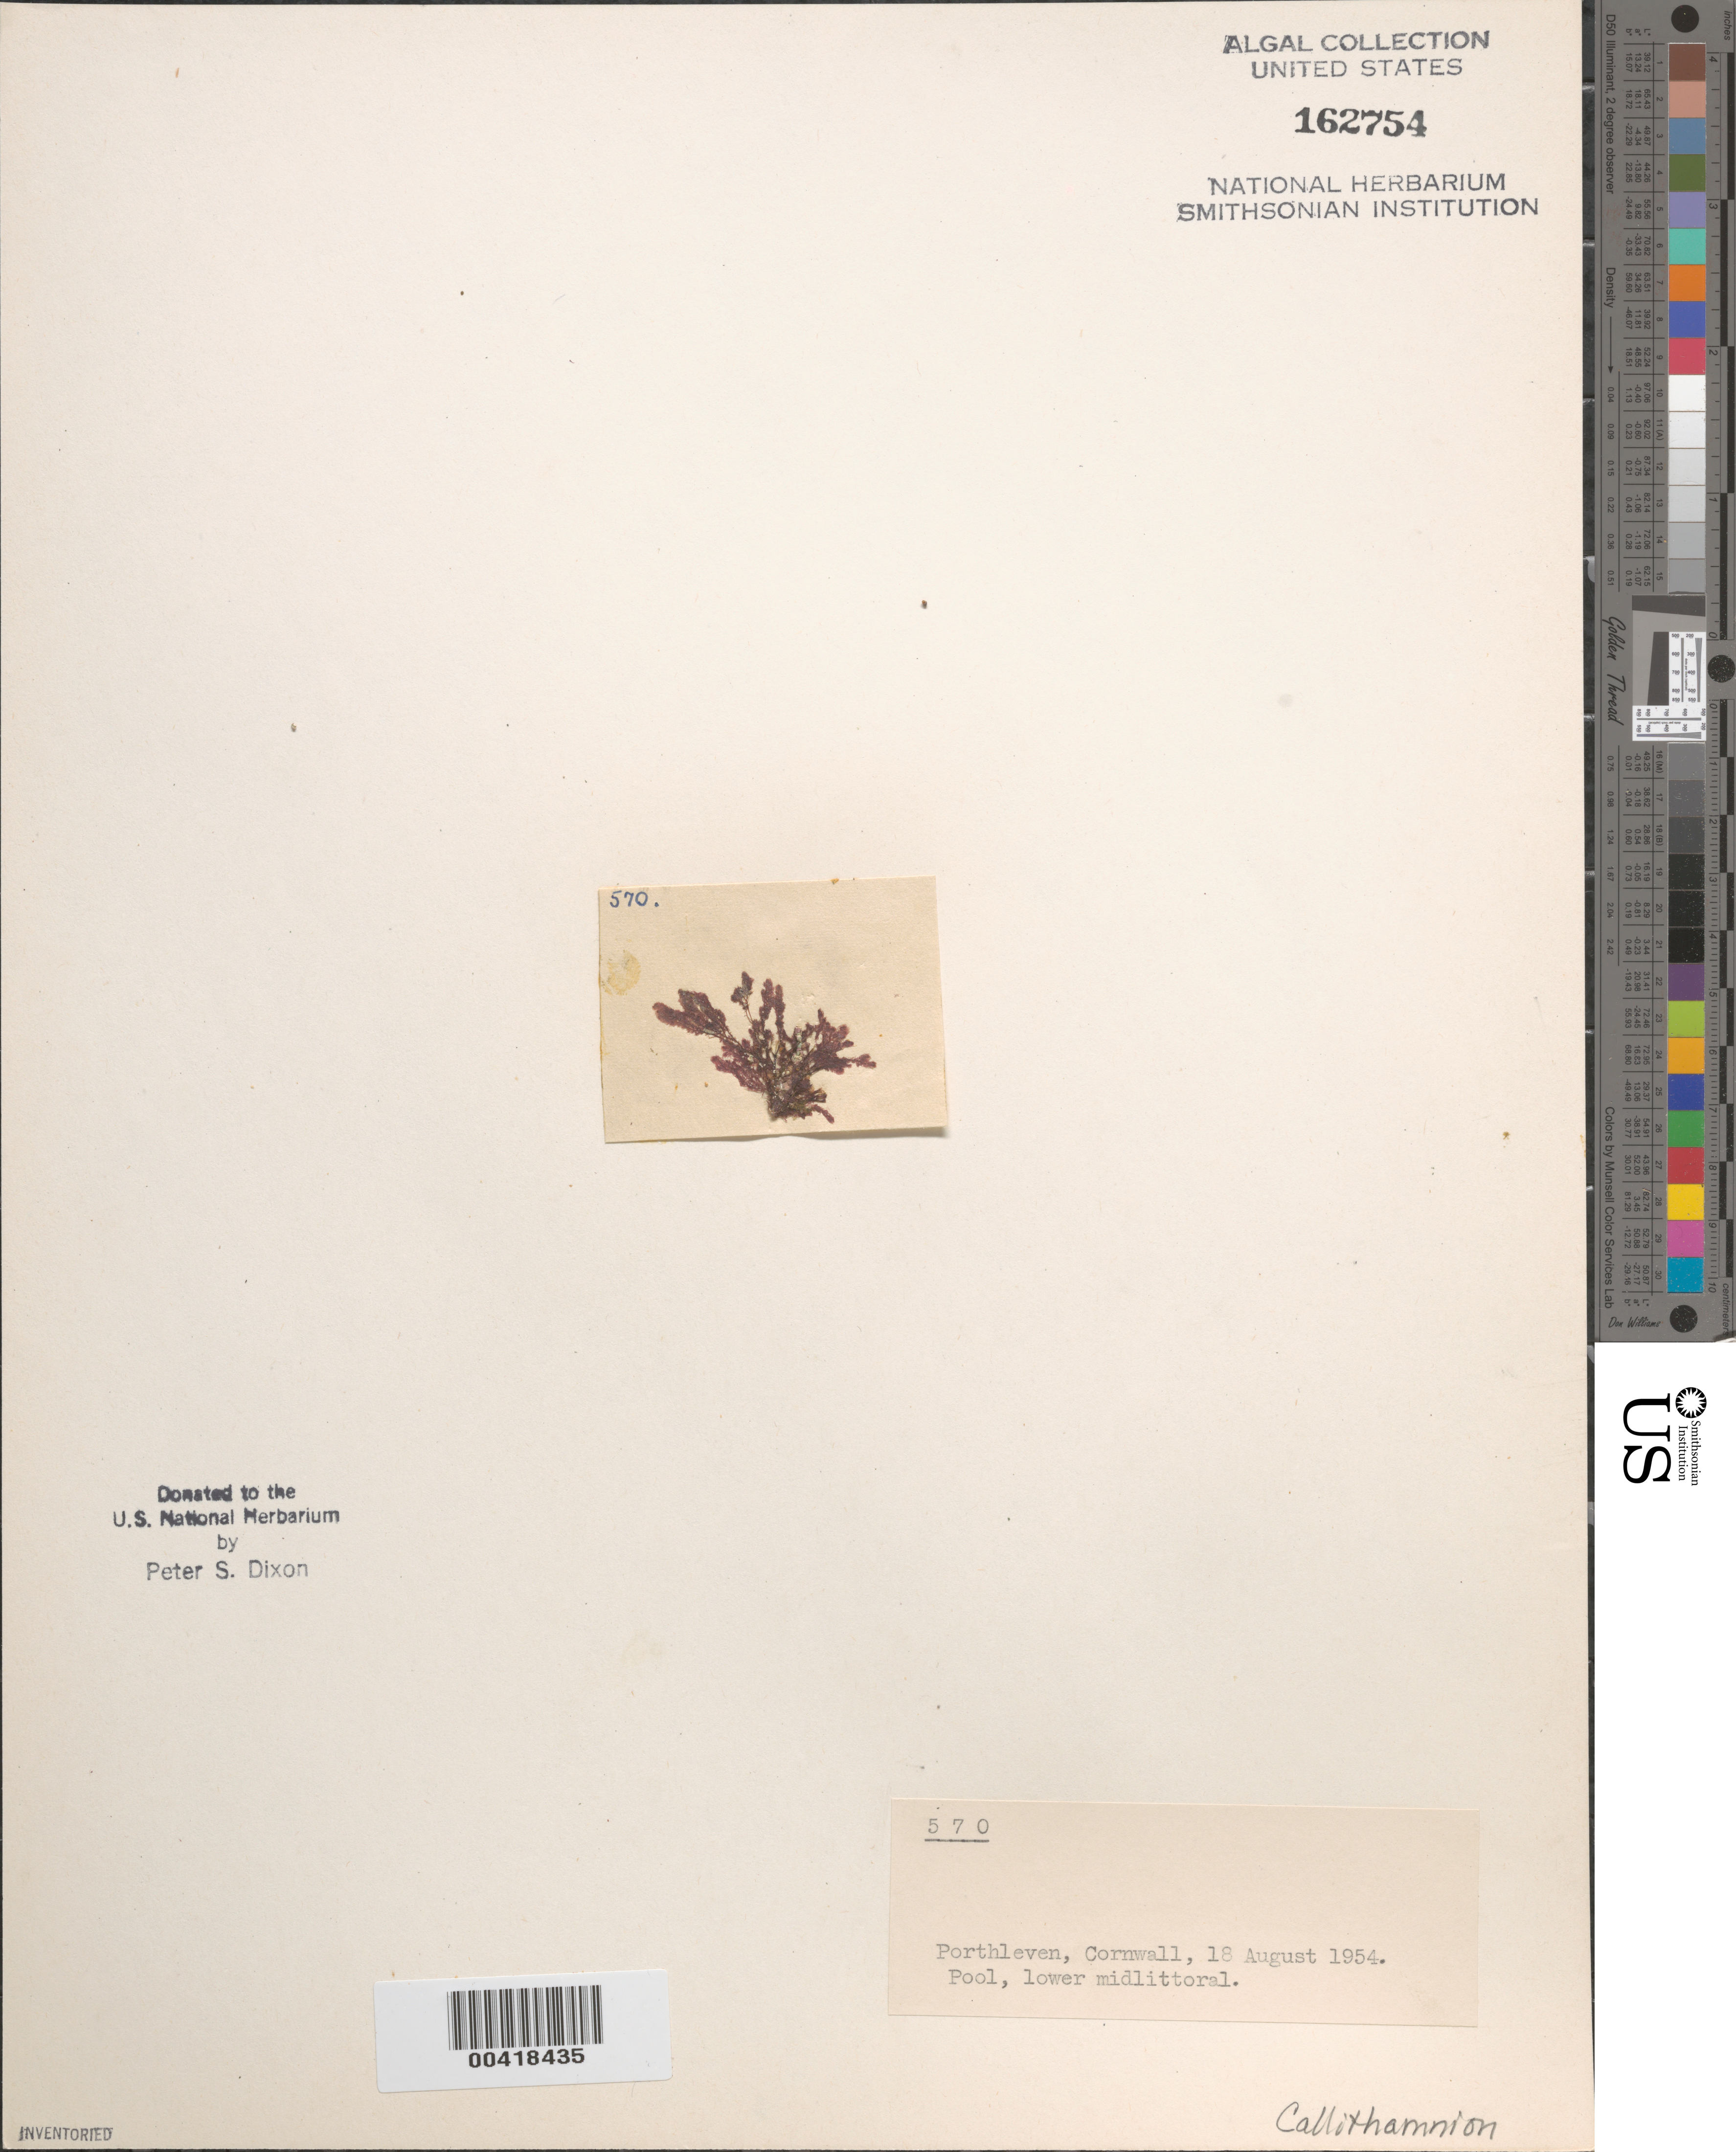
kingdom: Plantae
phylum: Rhodophyta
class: Florideophyceae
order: Ceramiales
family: Callithamniaceae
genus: Callithamnion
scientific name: Callithamnion sp.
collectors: P. S. Dixon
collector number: PSD 570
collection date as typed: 18 Aug 1954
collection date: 1954-08-18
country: United Kingdom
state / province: England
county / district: Cornwall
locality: Porthleven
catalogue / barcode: US 162754